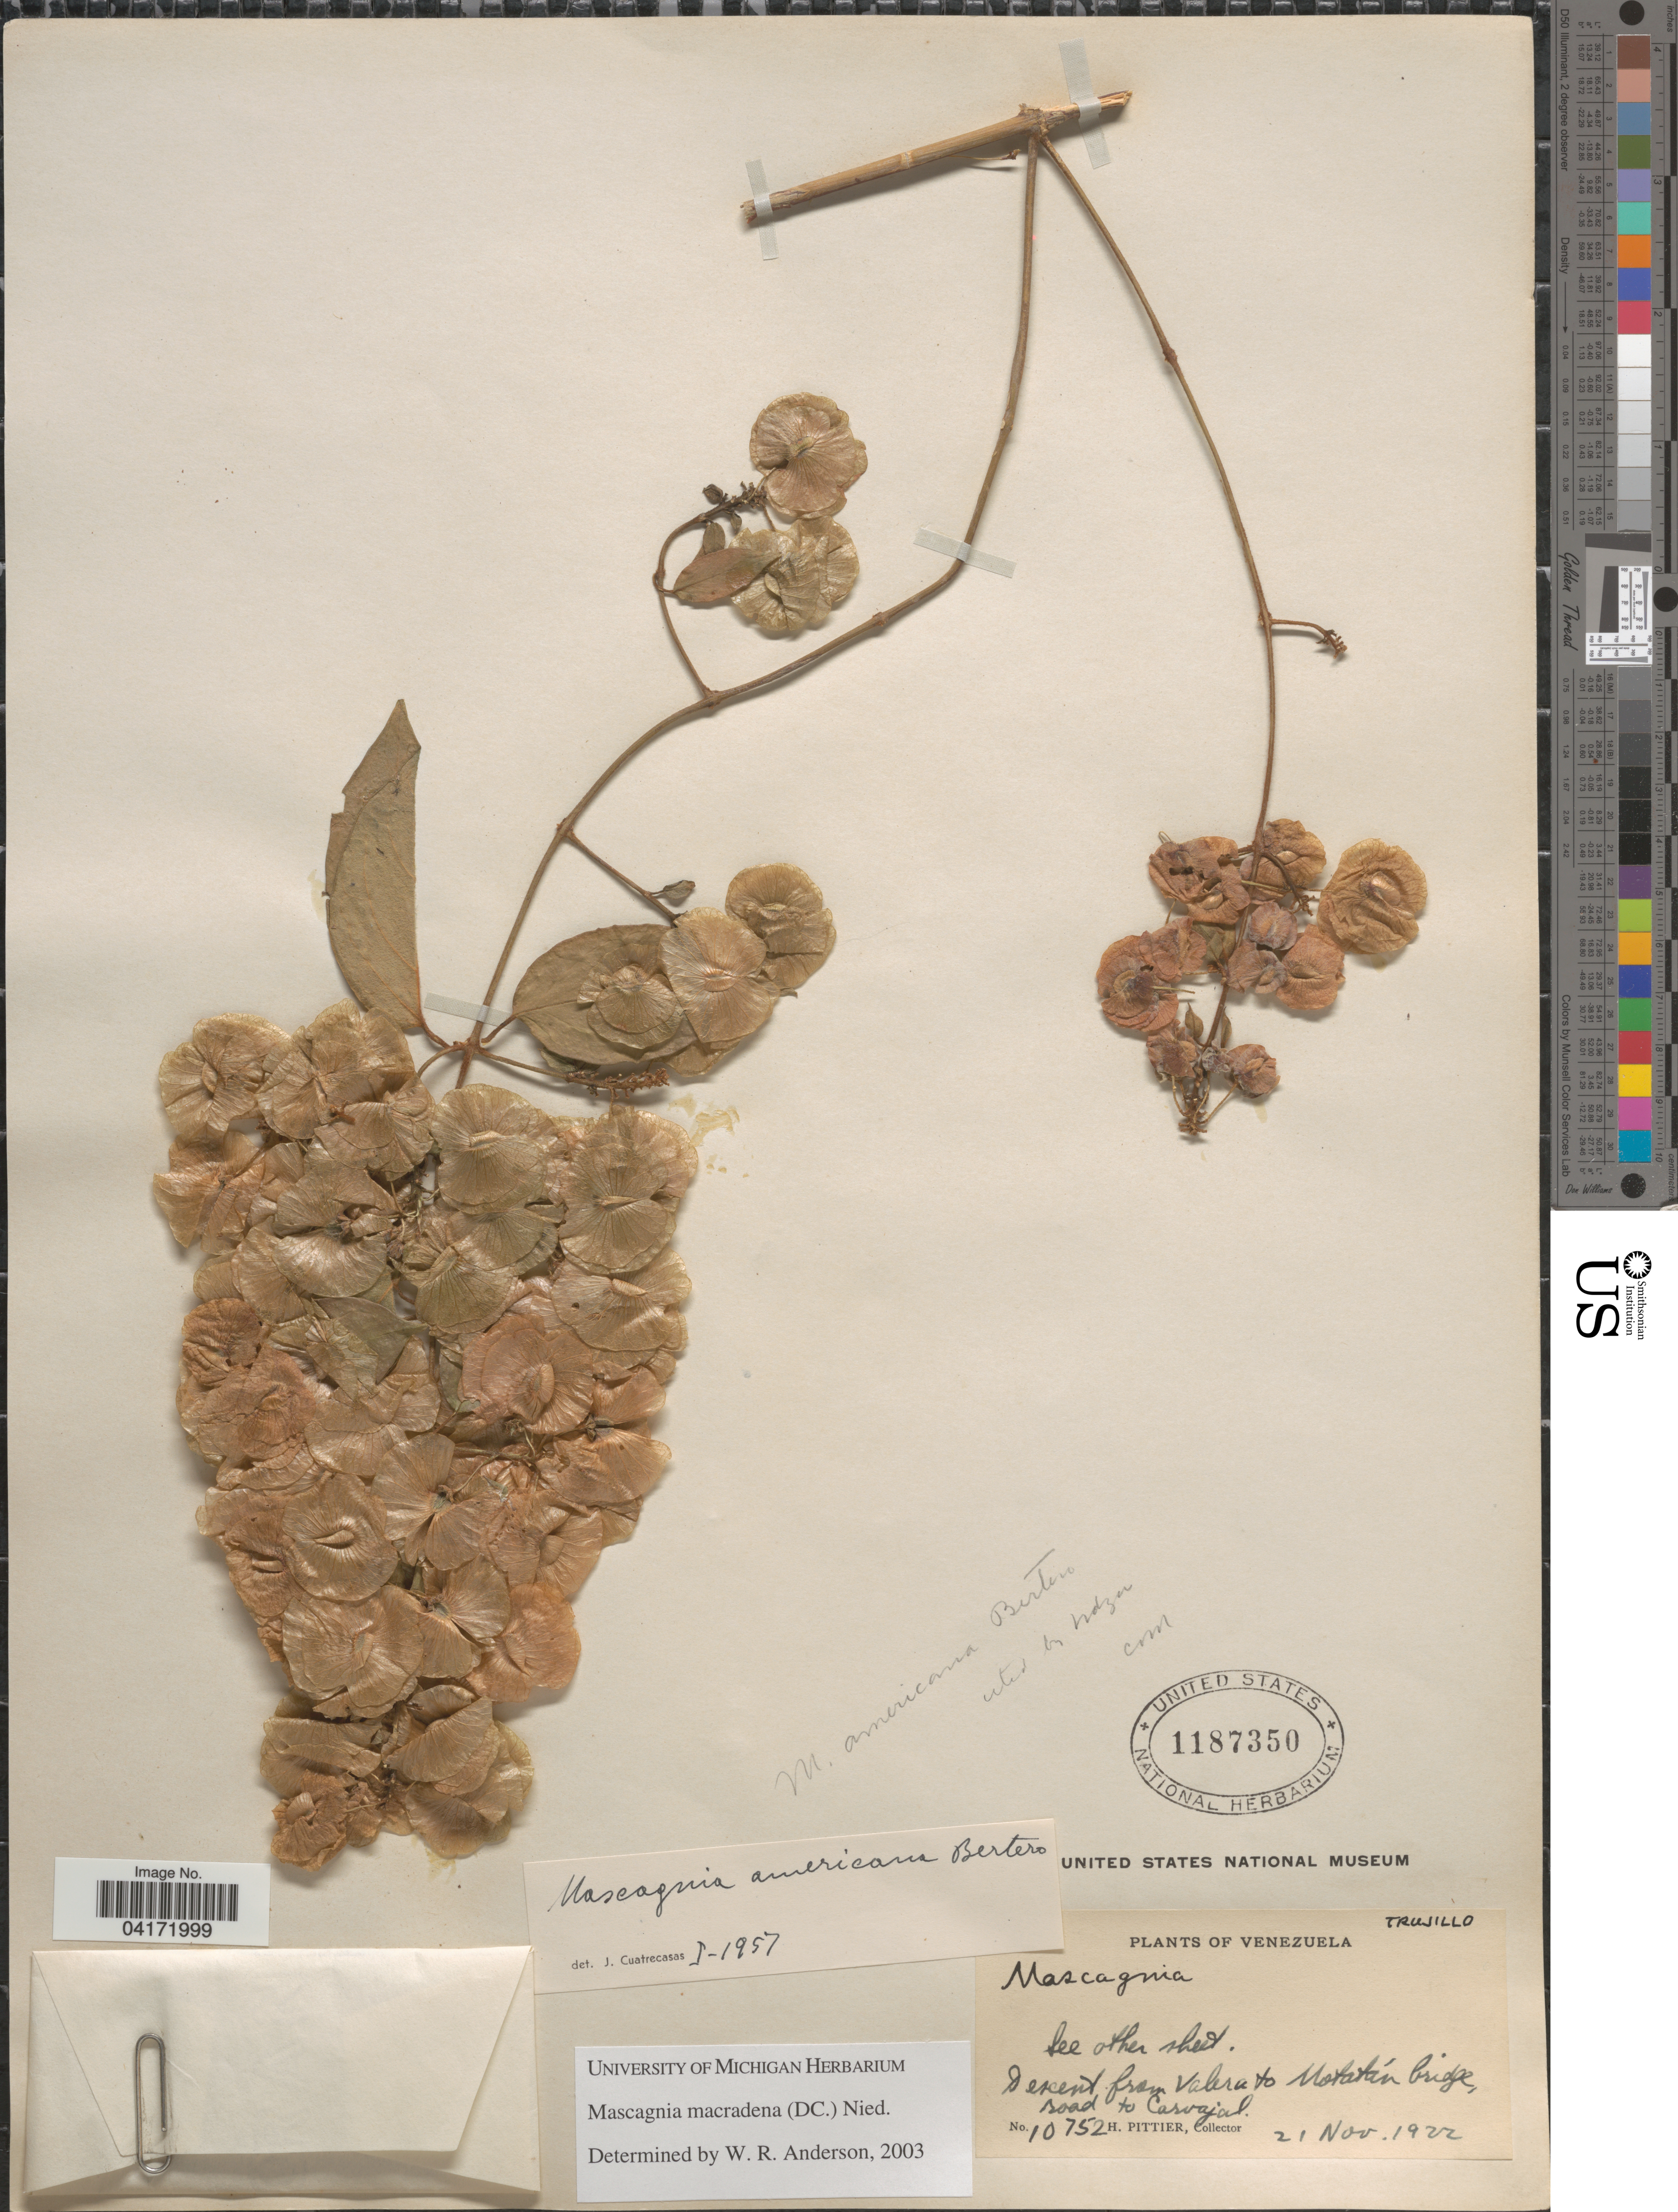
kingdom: Plantae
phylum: Tracheophyta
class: Magnoliopsida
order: Malpighiales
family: Malpighiaceae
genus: Mascagnia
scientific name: Mascagnia macradena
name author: (DC.) Nied.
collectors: H. F. Pittier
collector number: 10752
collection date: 1922-11-21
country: Venezuela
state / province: Trujillo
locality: Descent from Valera to Motatán bridge, road to Carvajal.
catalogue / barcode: US 1187350